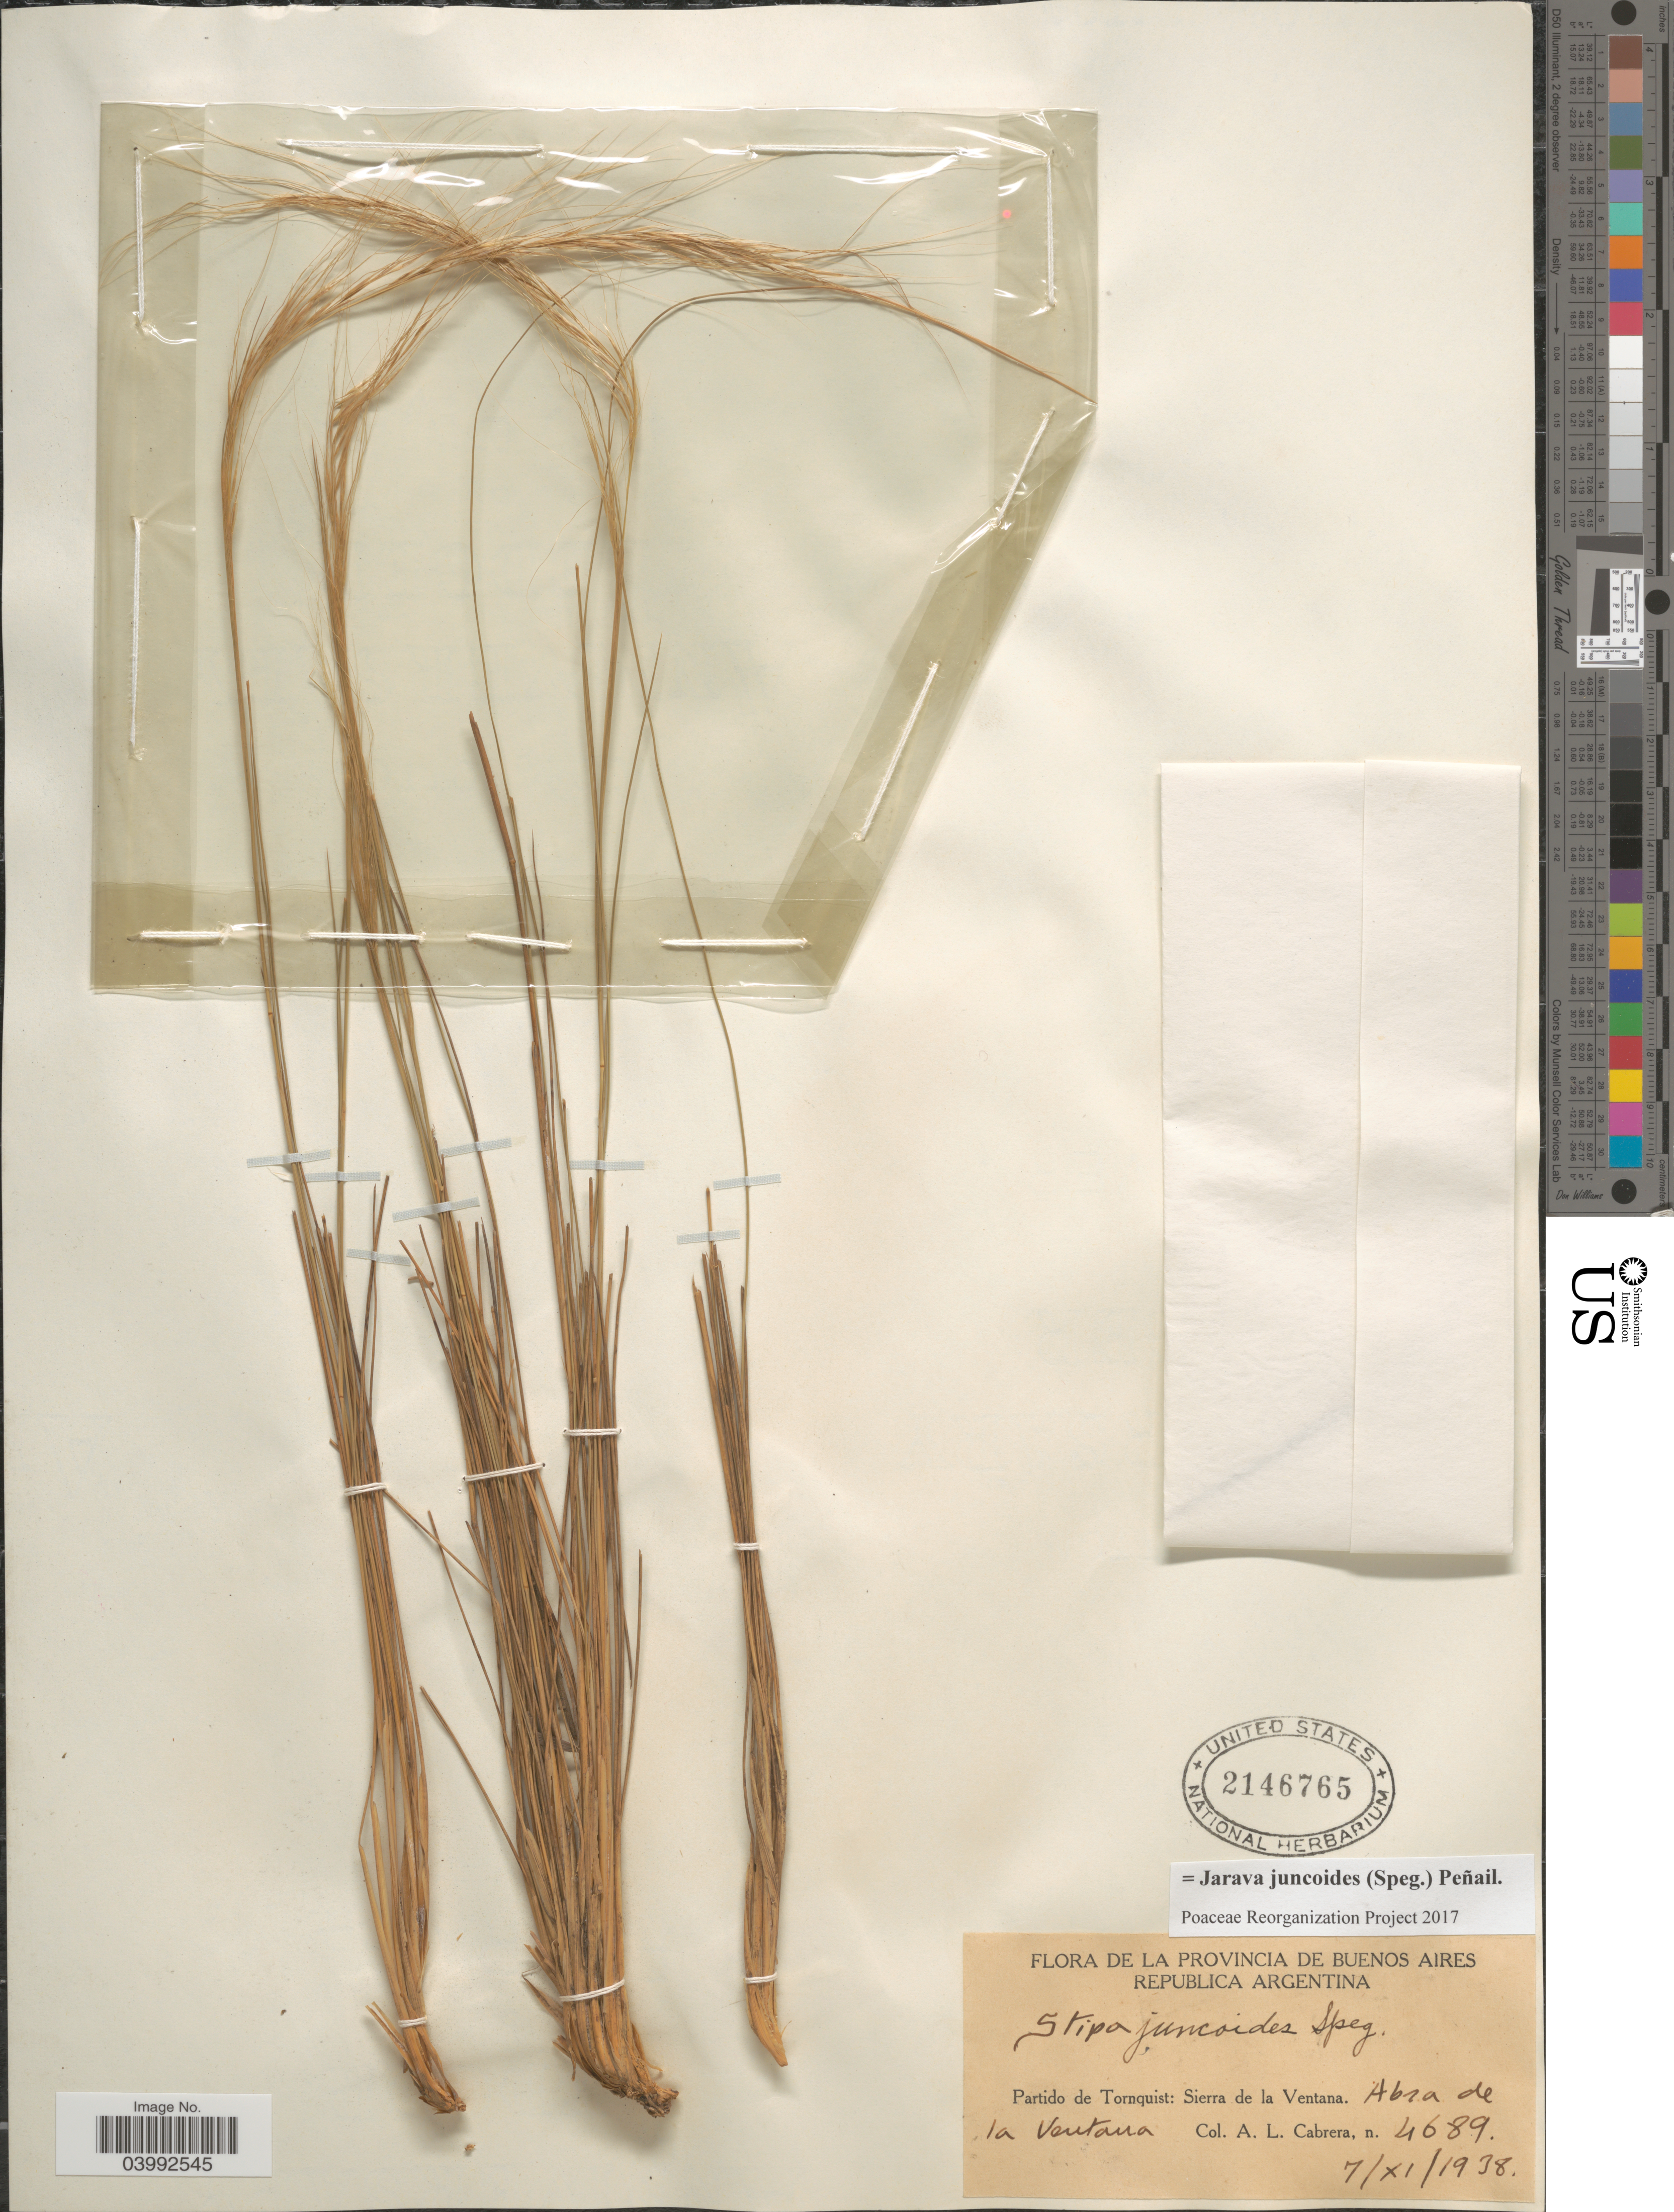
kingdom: Plantae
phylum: Tracheophyta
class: Liliopsida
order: Poales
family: Poaceae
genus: Jarava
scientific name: Jarava juncoides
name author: (Speg.) Peñail.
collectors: A. L. Cabrera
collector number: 4689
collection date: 1938-11-07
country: Argentina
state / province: Buenos Aires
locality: Republica Argentina. Partido de Tornquist: Sierra de la Ventana. Abra de la Ventana.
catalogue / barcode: US 2146765